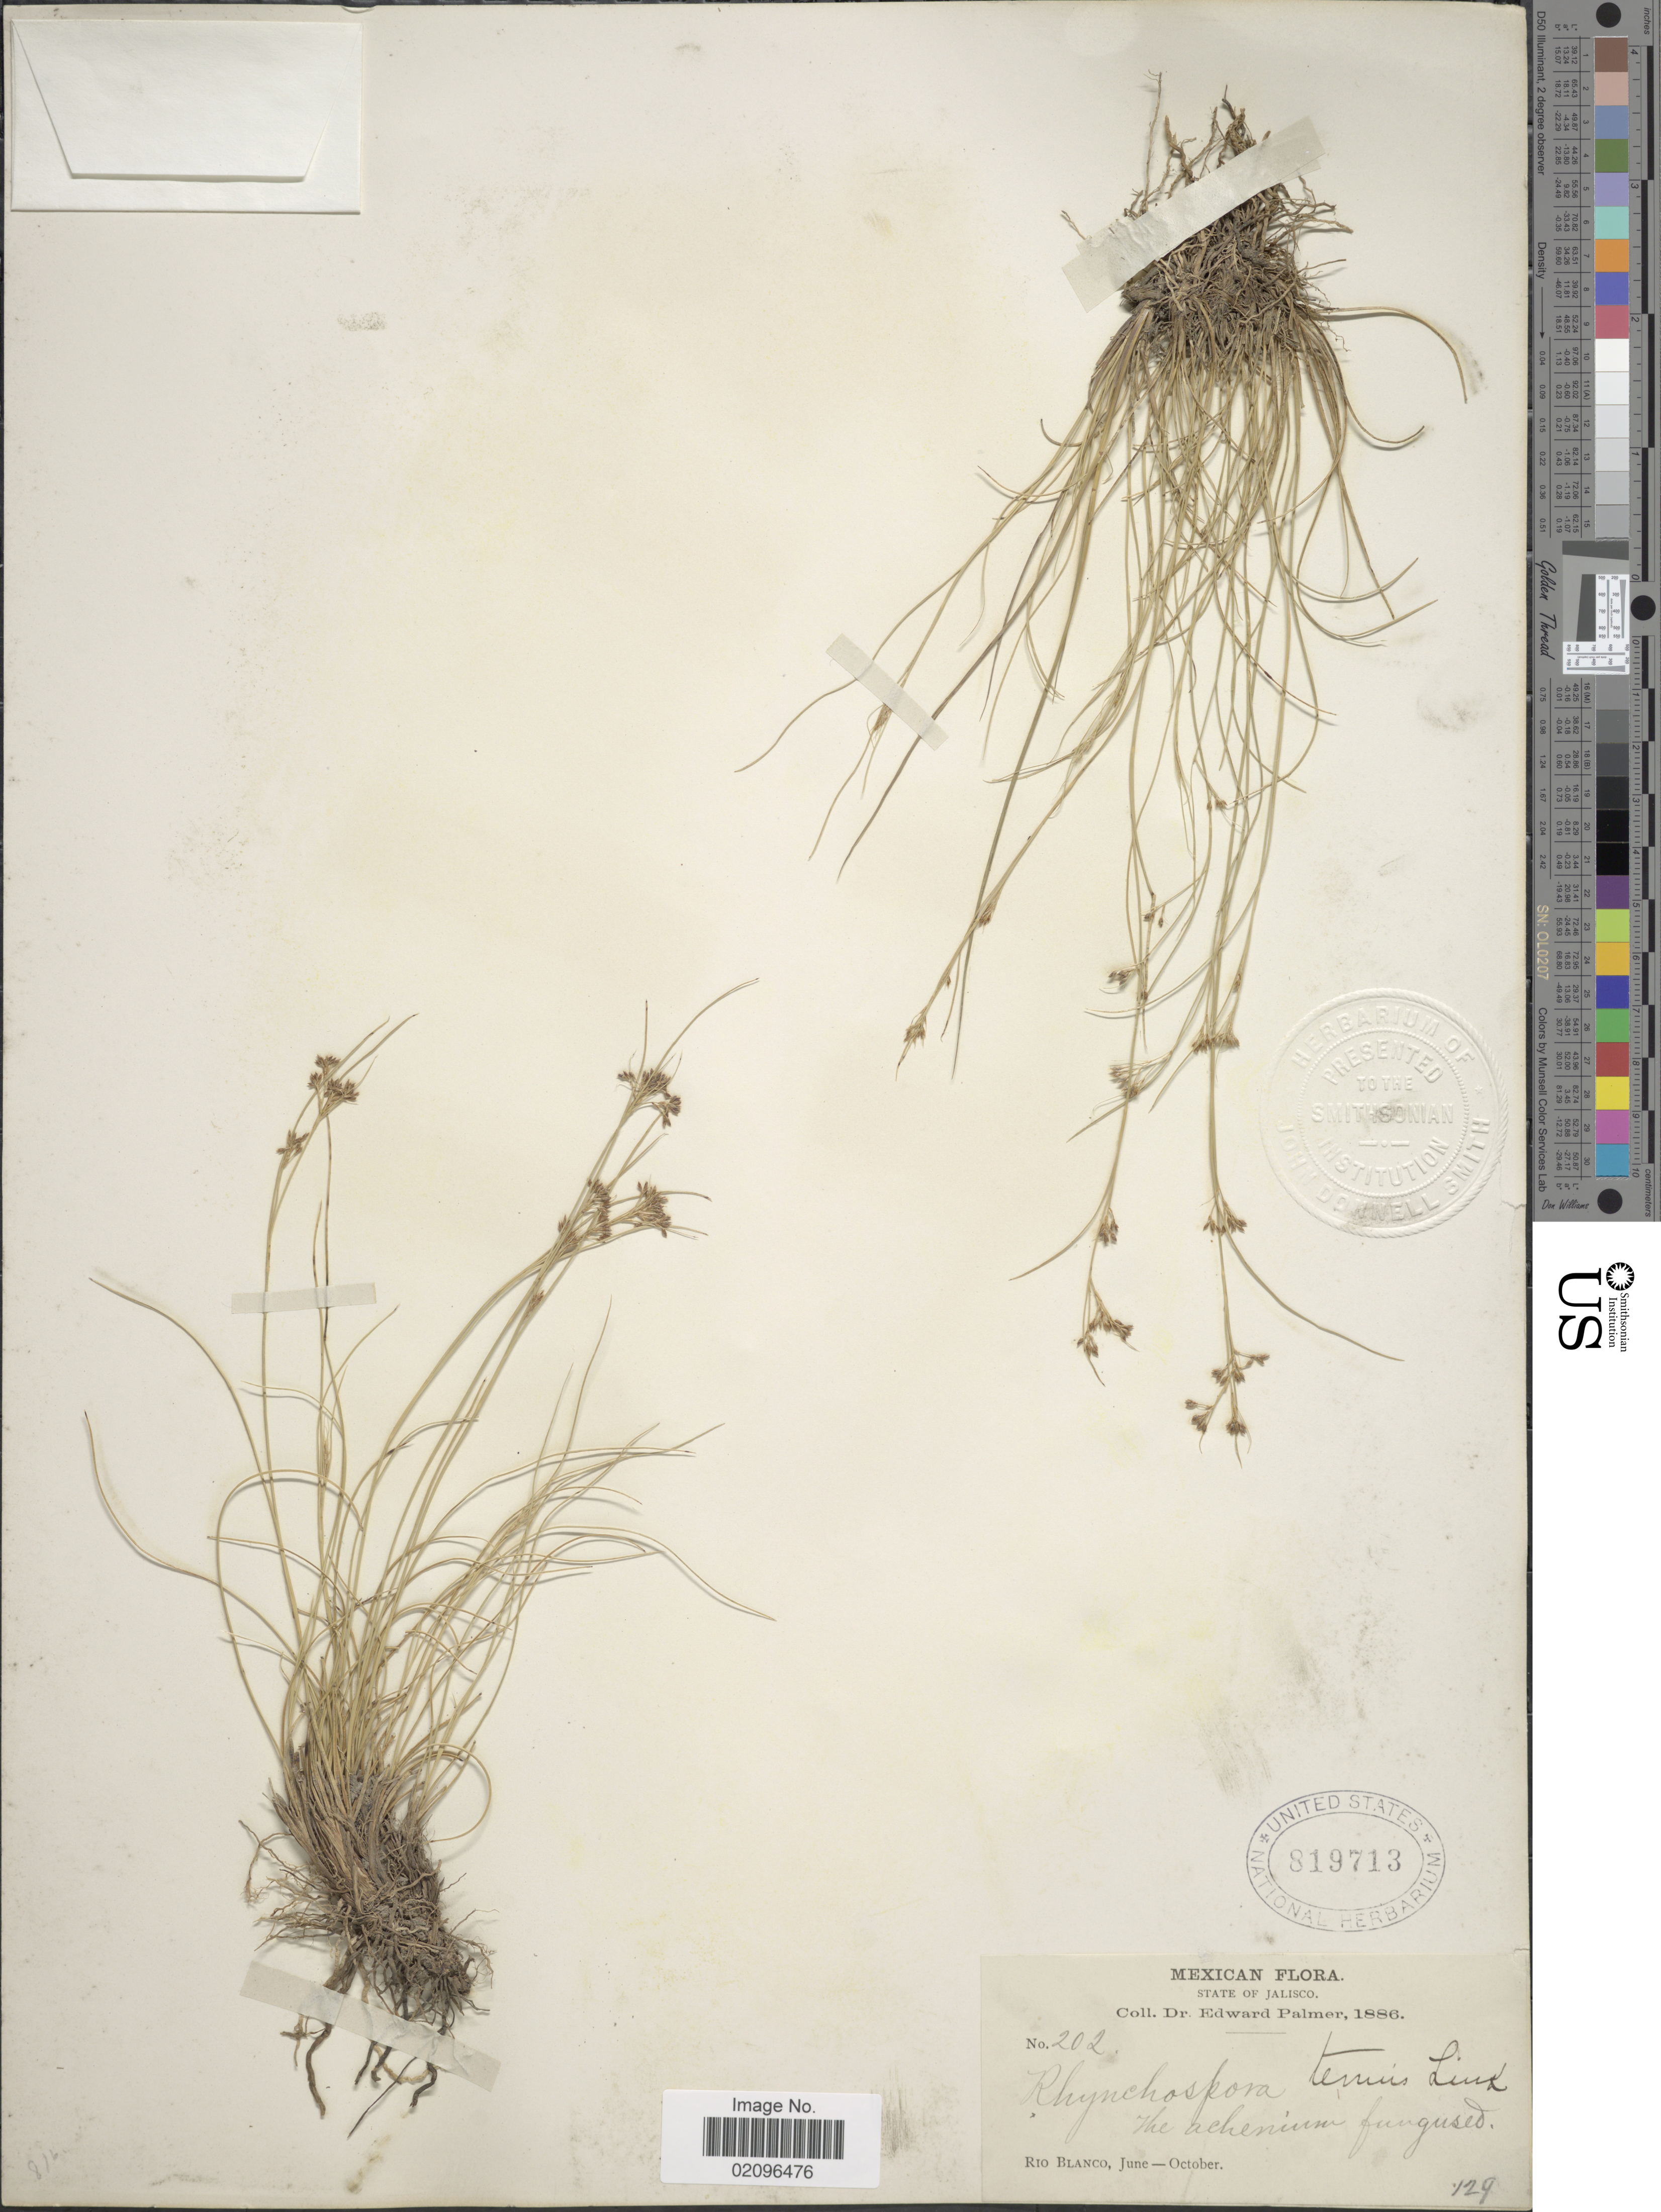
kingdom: Plantae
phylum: Tracheophyta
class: Liliopsida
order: Poales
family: Cyperaceae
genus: Rhynchospora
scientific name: Rhynchospora tenuis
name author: Link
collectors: E. Palmer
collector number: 202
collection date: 1886-06/1886-10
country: Mexico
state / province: Jalisco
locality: Mexio. Rio Blanco. State of Jalisco.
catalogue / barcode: US 819713